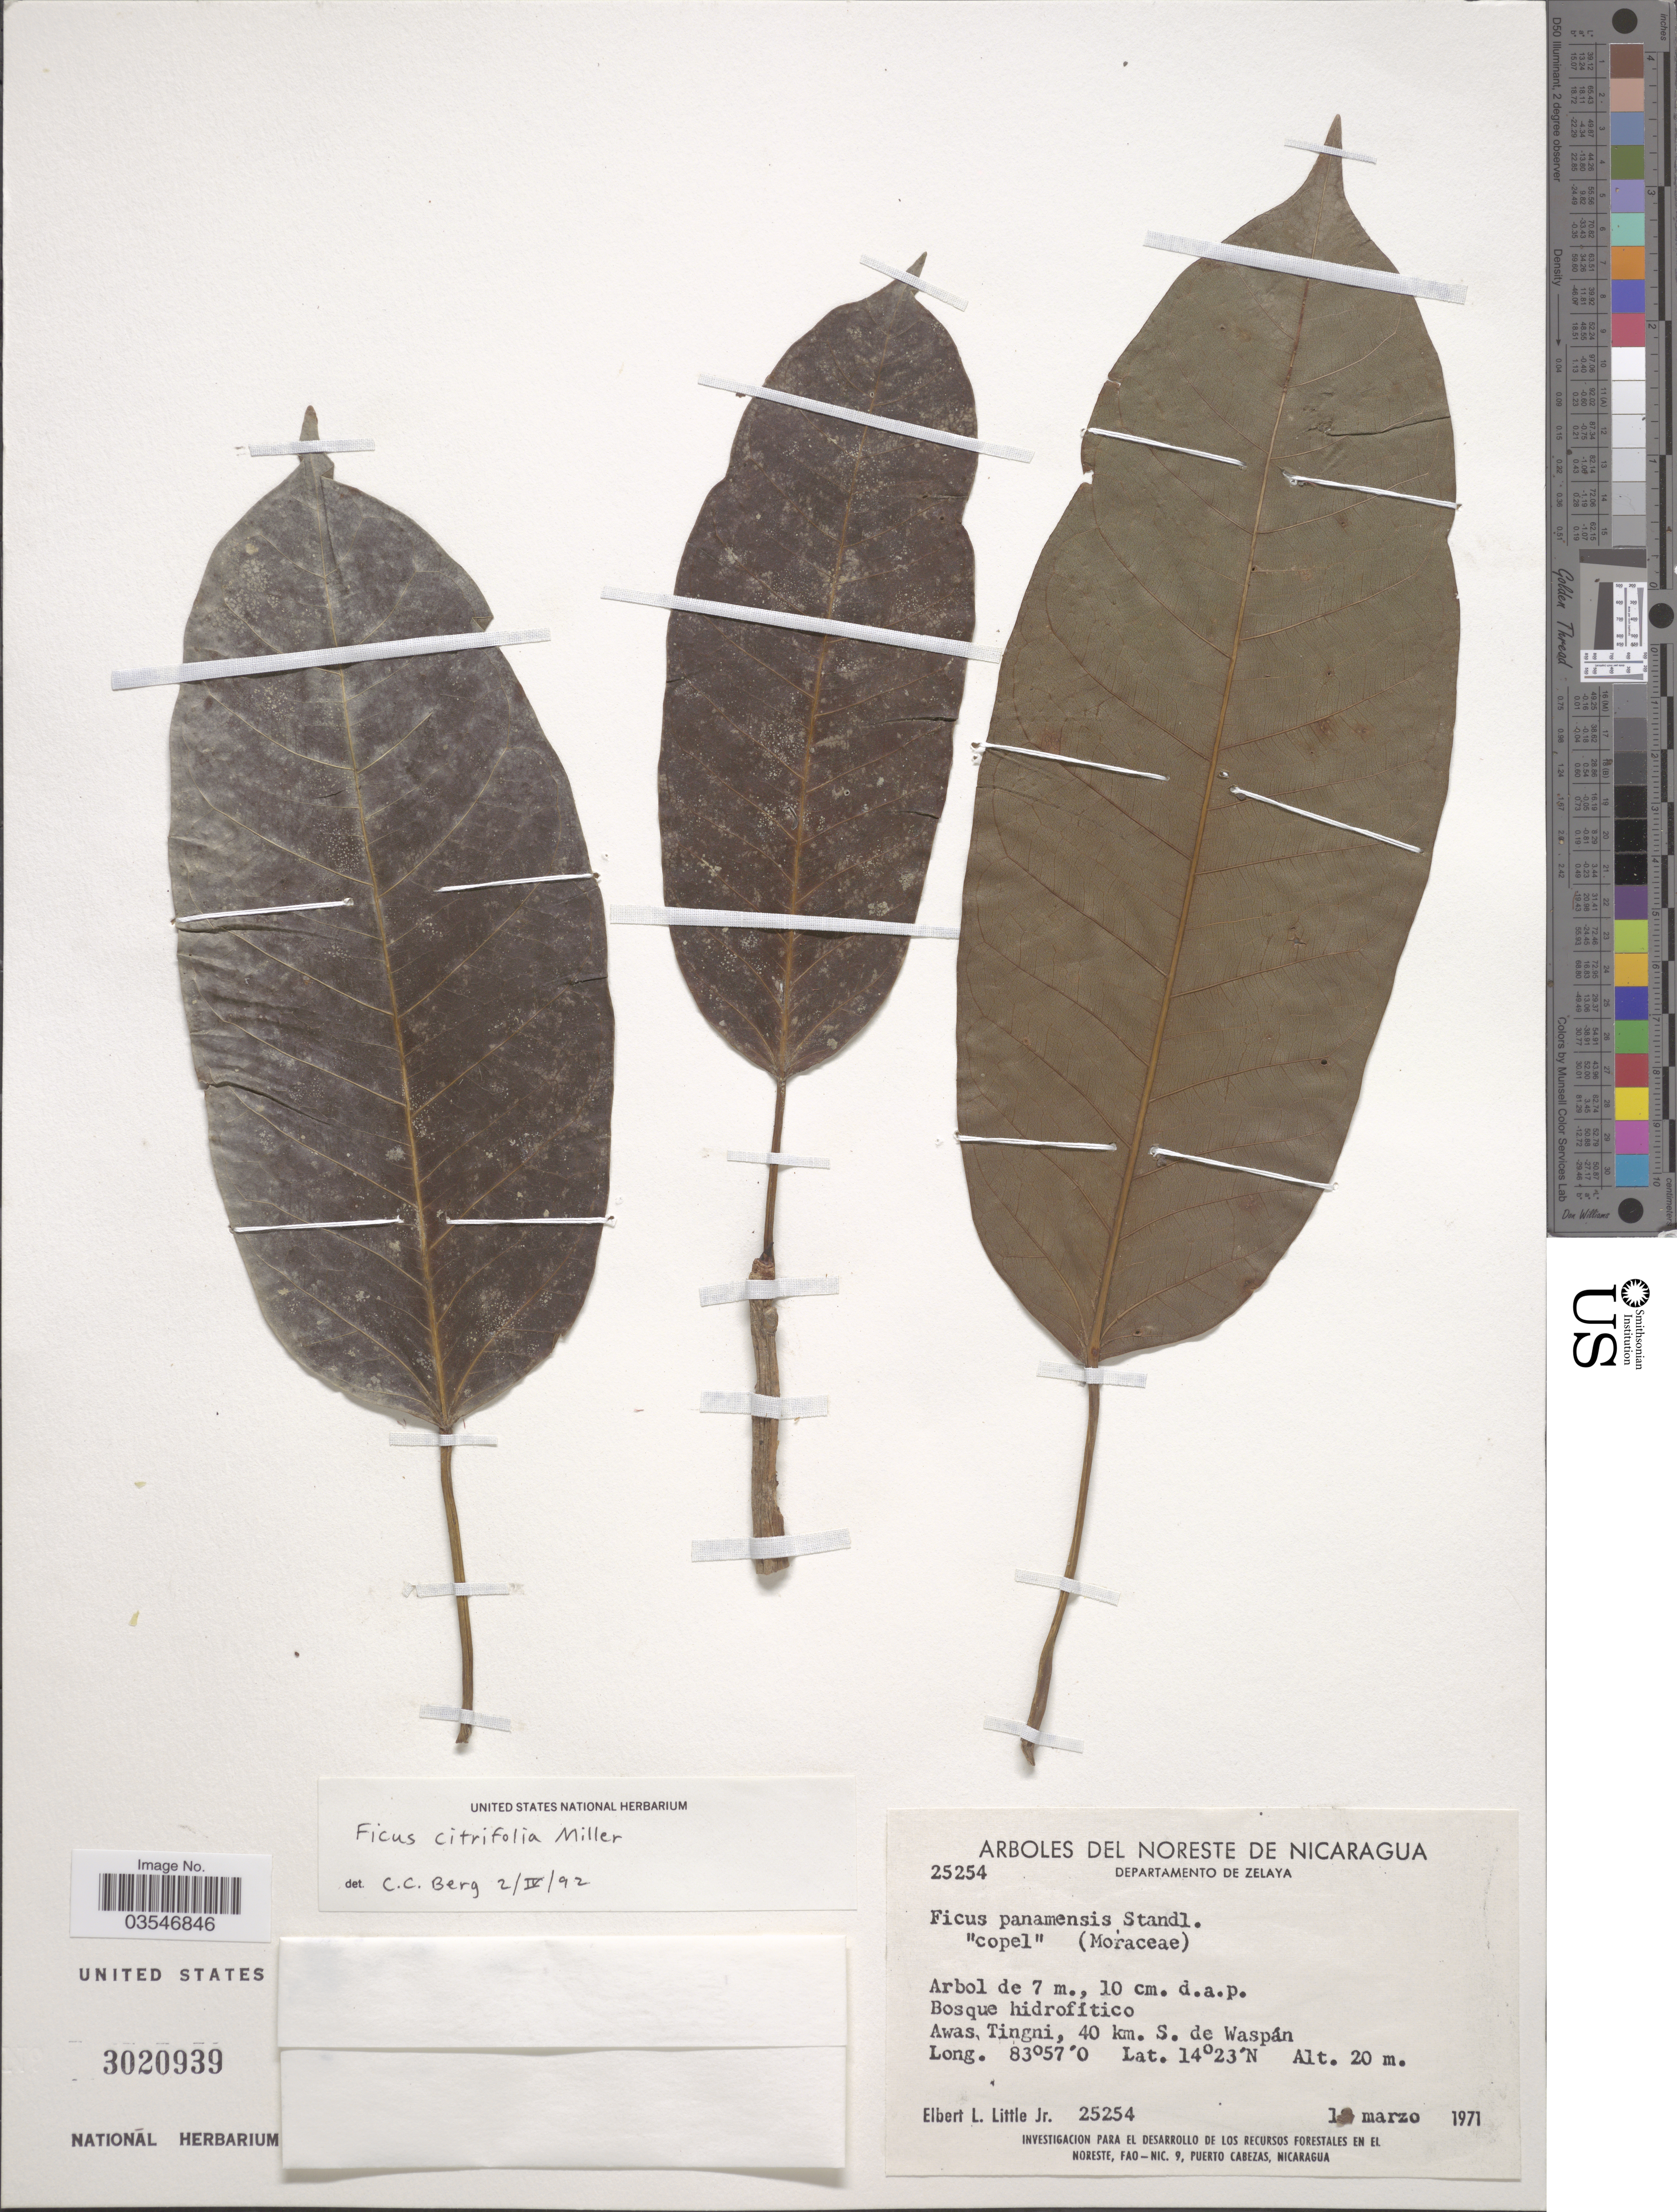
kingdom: Plantae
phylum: Tracheophyta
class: Magnoliopsida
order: Rosales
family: Moraceae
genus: Ficus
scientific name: Ficus citrifolia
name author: Mill.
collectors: E. L. Little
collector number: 25254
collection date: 1971-03-01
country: Nicaragua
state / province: Atlántico Norte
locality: Departamento de Zelaya. Awas, Tingni, 40 km. S. de Waspán.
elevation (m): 20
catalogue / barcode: US 3020939